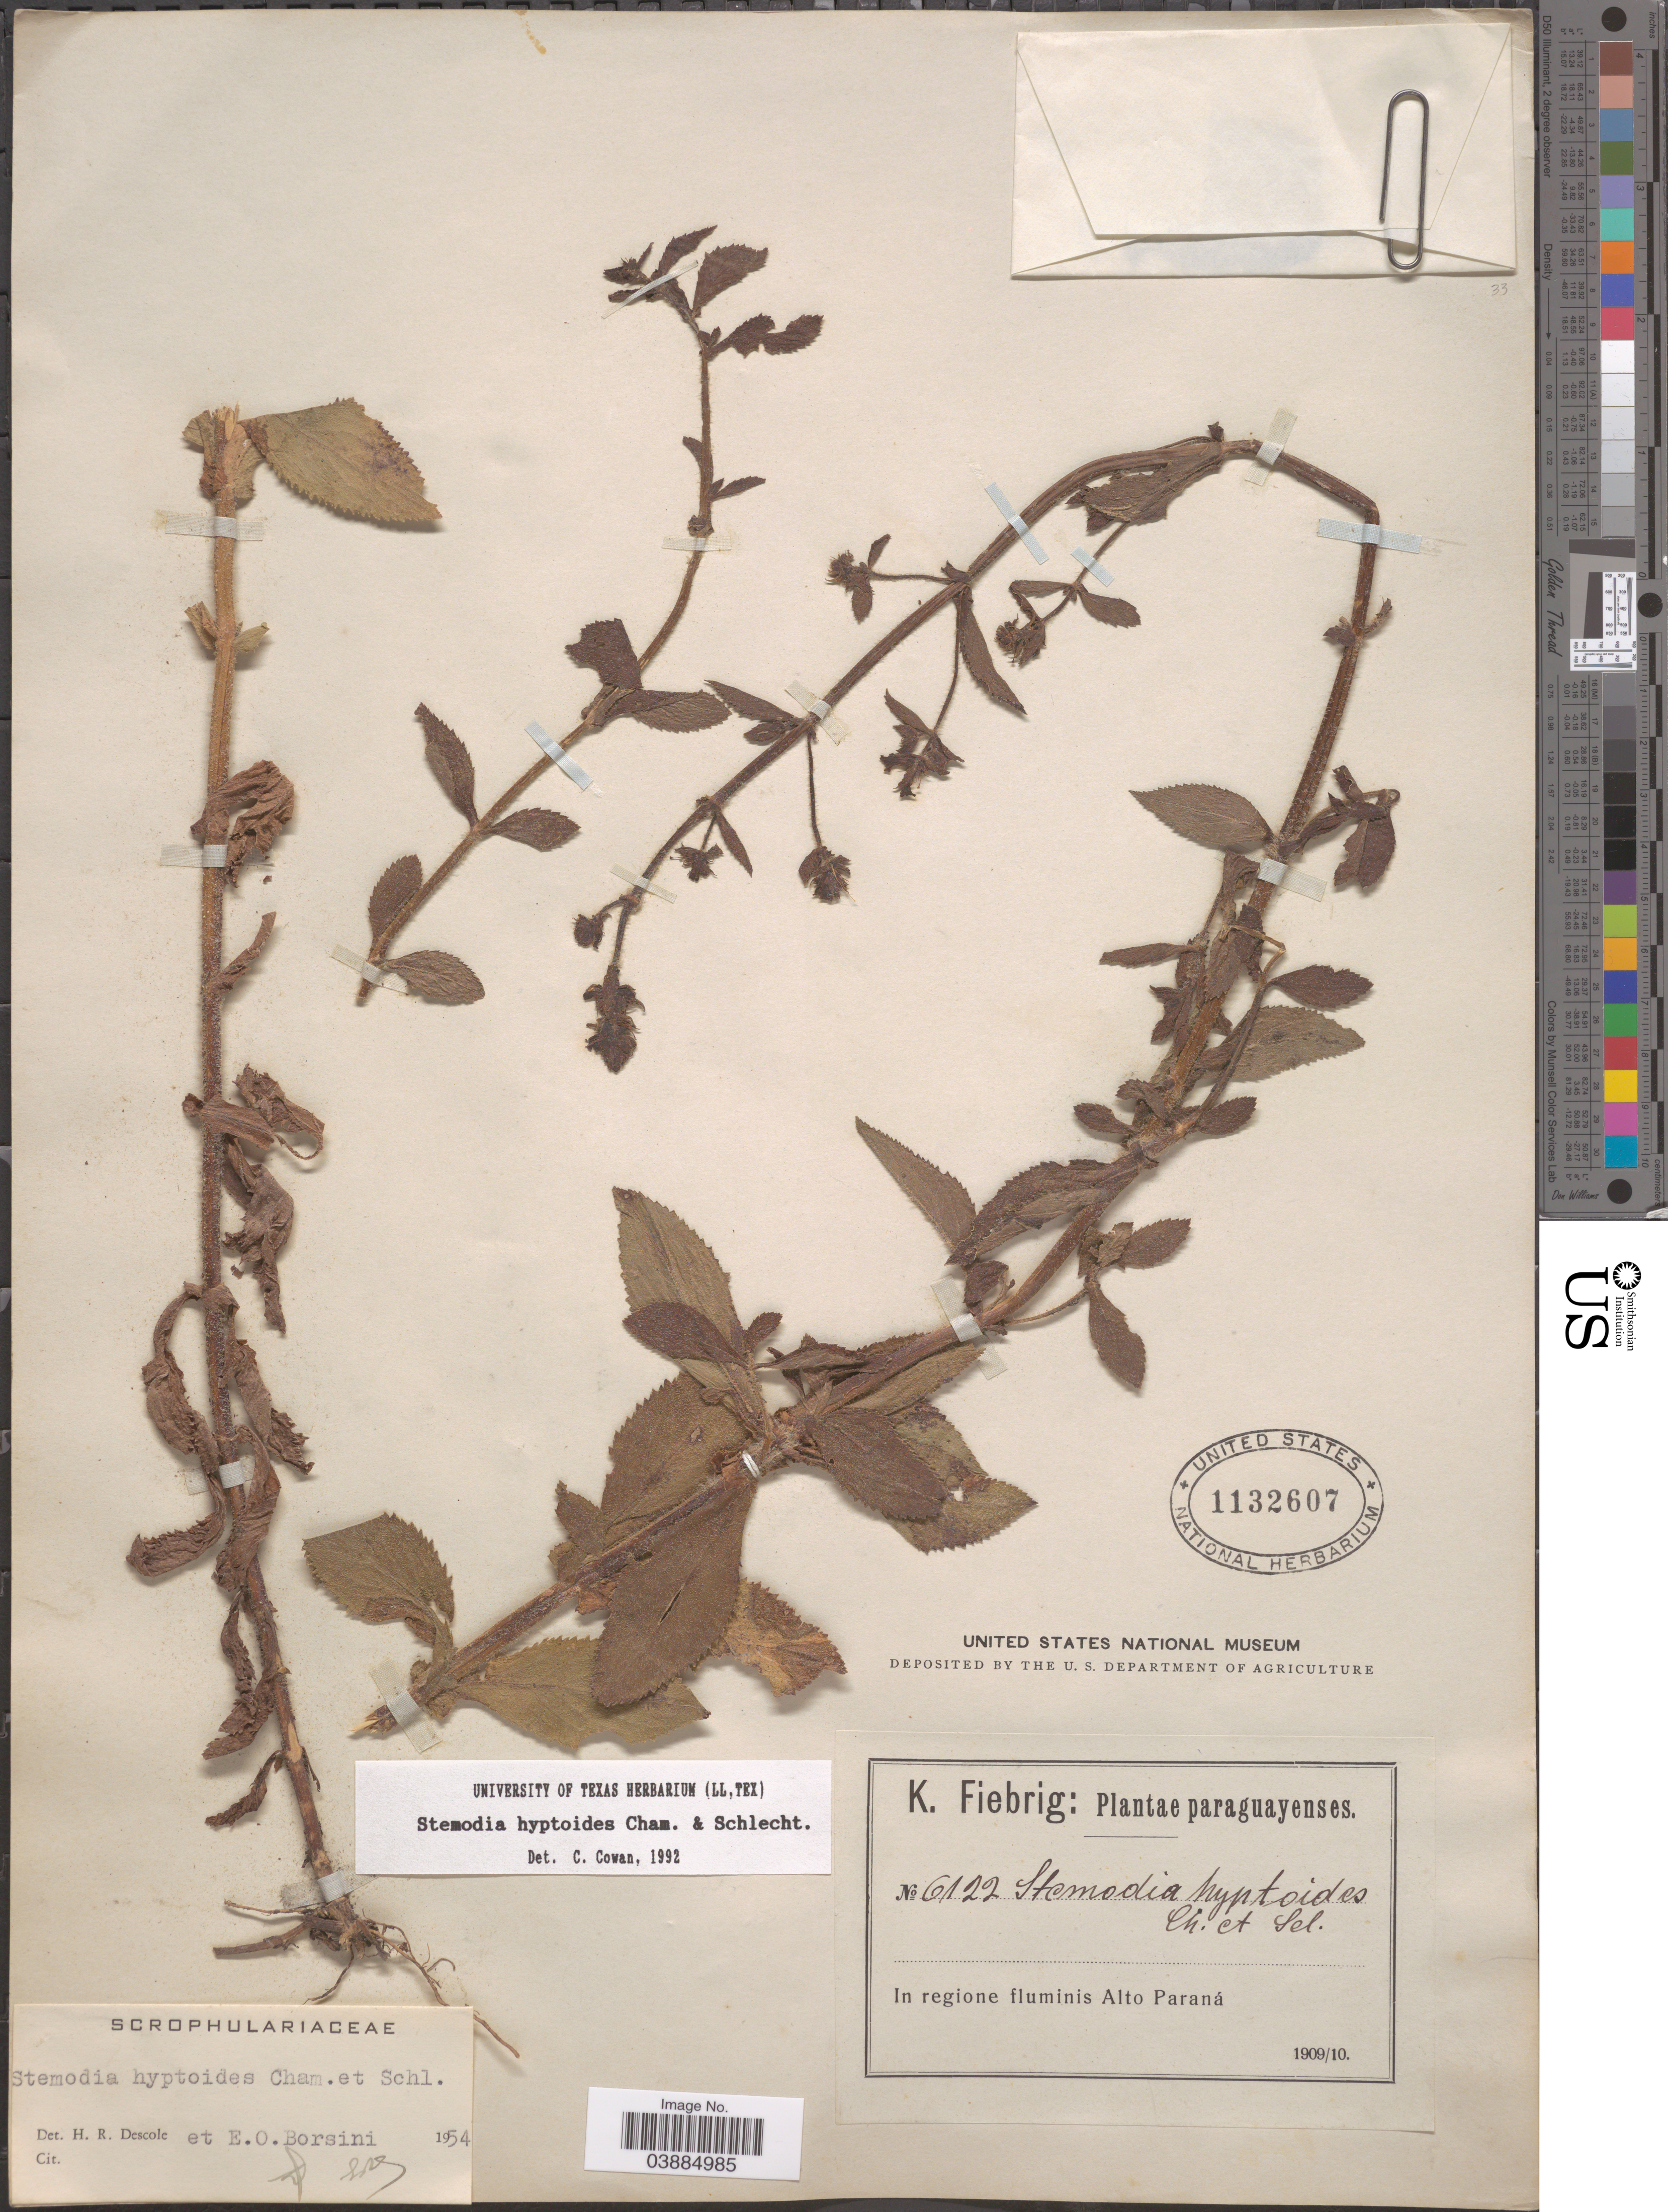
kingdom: Plantae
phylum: Tracheophyta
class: Magnoliopsida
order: Lamiales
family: Plantaginaceae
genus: Stemodia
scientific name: Stemodia hyptoides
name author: Cham. & Schltdl.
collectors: K. Fiebrig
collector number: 6122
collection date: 1909/1910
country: Paraguay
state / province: Alto Parana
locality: In regione fluminis Alto Paraná.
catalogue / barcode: US 1132607